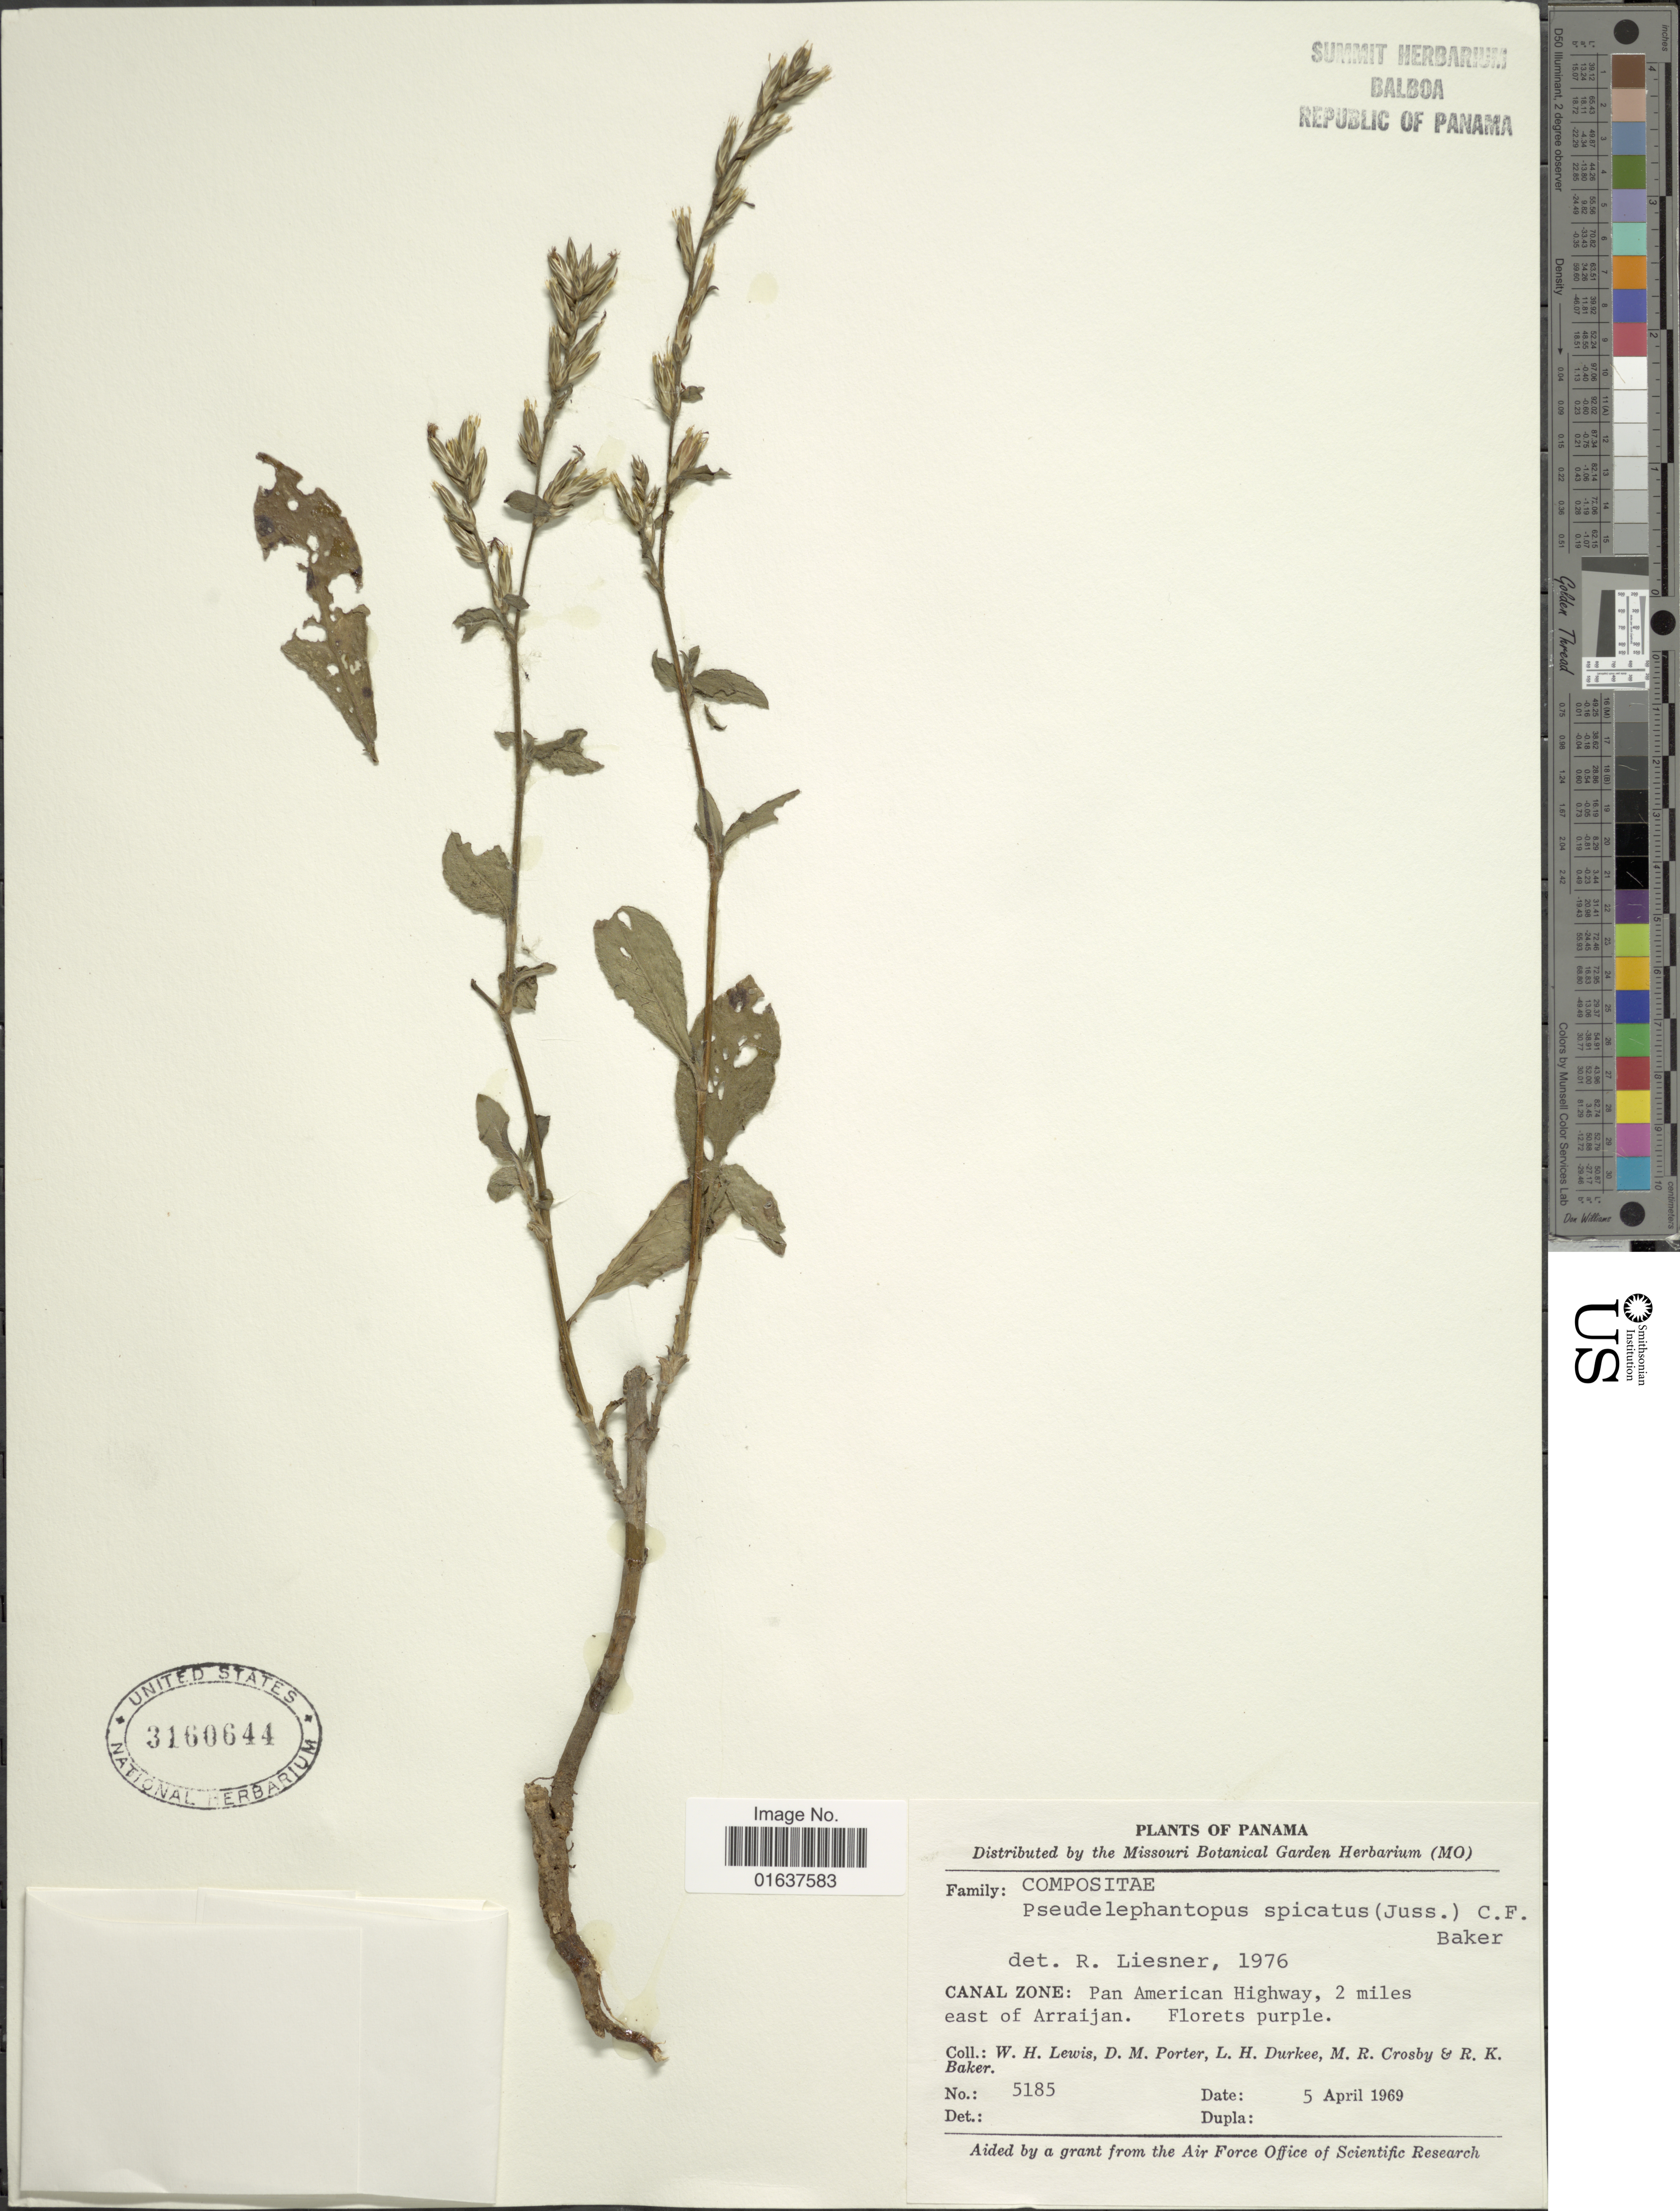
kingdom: Plantae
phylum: Tracheophyta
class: Magnoliopsida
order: Asterales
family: Asteraceae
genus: Pseudelephantopus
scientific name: Pseudelephantopus spicatus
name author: (Juss. ex Aubl.) C.F. Baker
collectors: W. H. Lewis, D. Porter, L. H. Durkee, M. R. Crosby & R. K. Baker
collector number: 5185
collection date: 1969-04-05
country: Panama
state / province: Colón / Panamá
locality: Canal Zone: Pan American Highwat, 2 miles east f Arraijan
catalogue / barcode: US 3160644